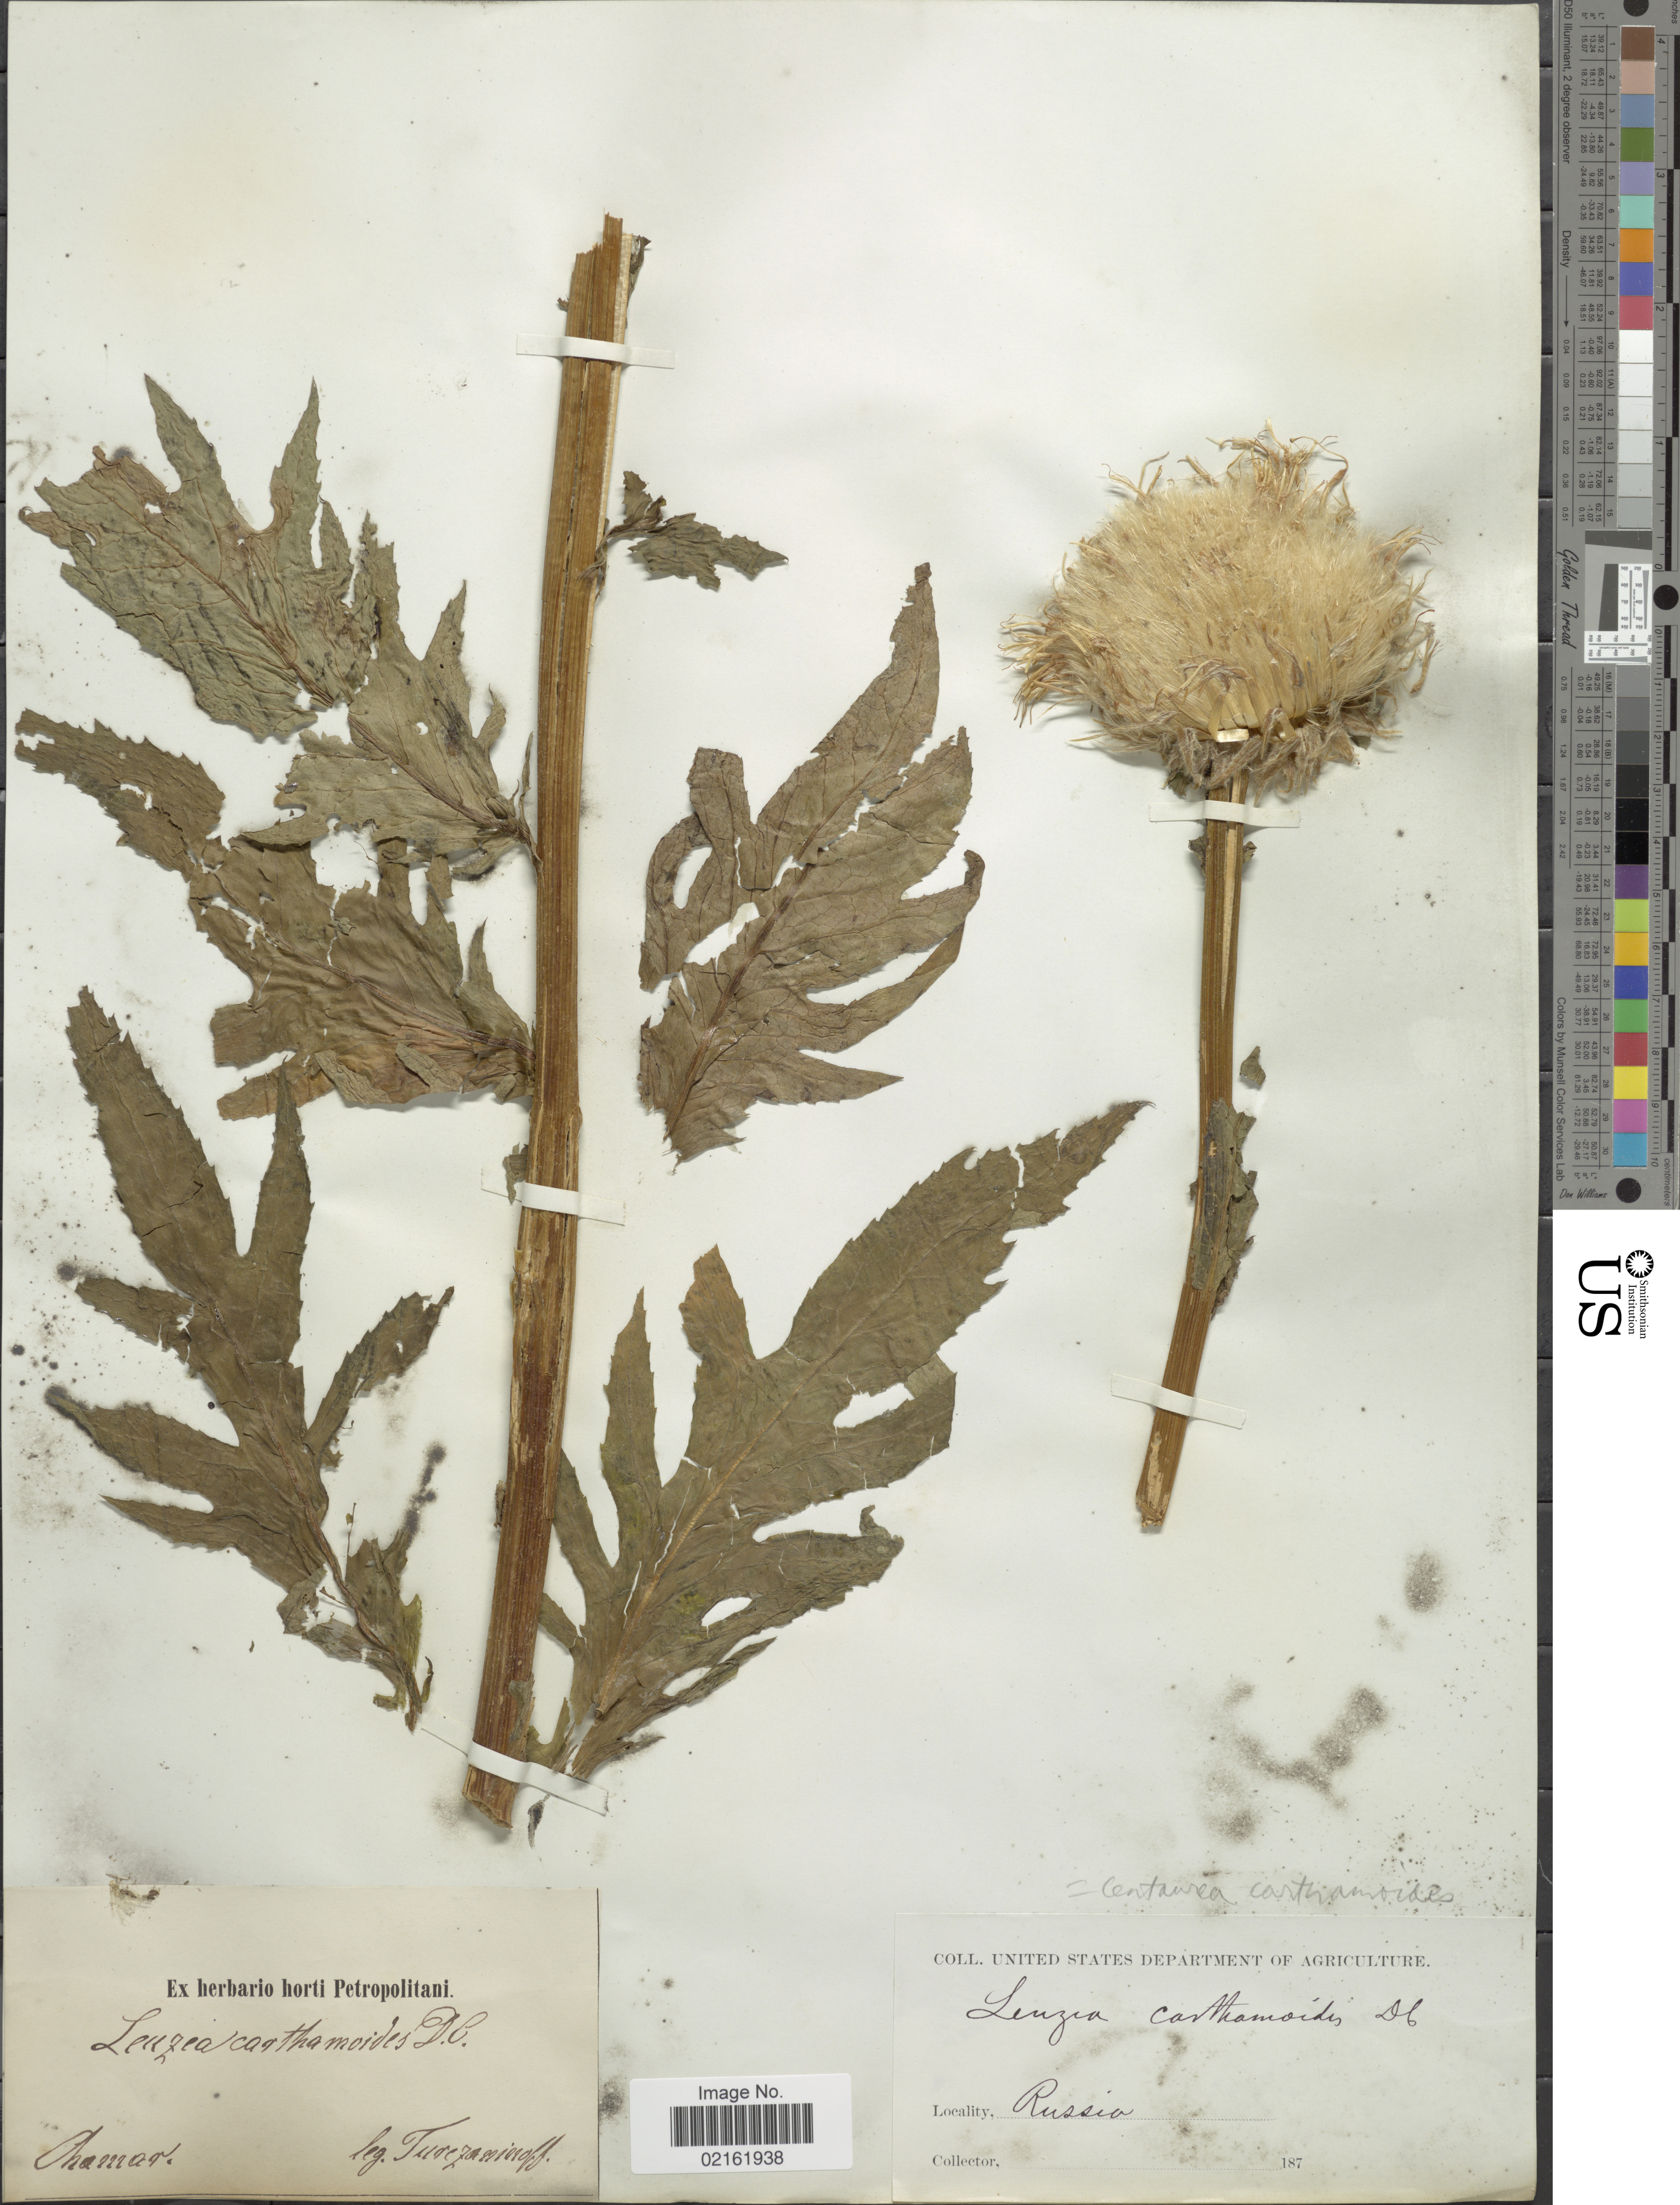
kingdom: Plantae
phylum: Tracheophyta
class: Magnoliopsida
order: Asterales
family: Asteraceae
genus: Rhaponticum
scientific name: Rhaponticum carthamoides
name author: (Willd.) Iljin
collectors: N. Turczaninow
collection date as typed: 187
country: Russian Federation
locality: Russia, Chamar